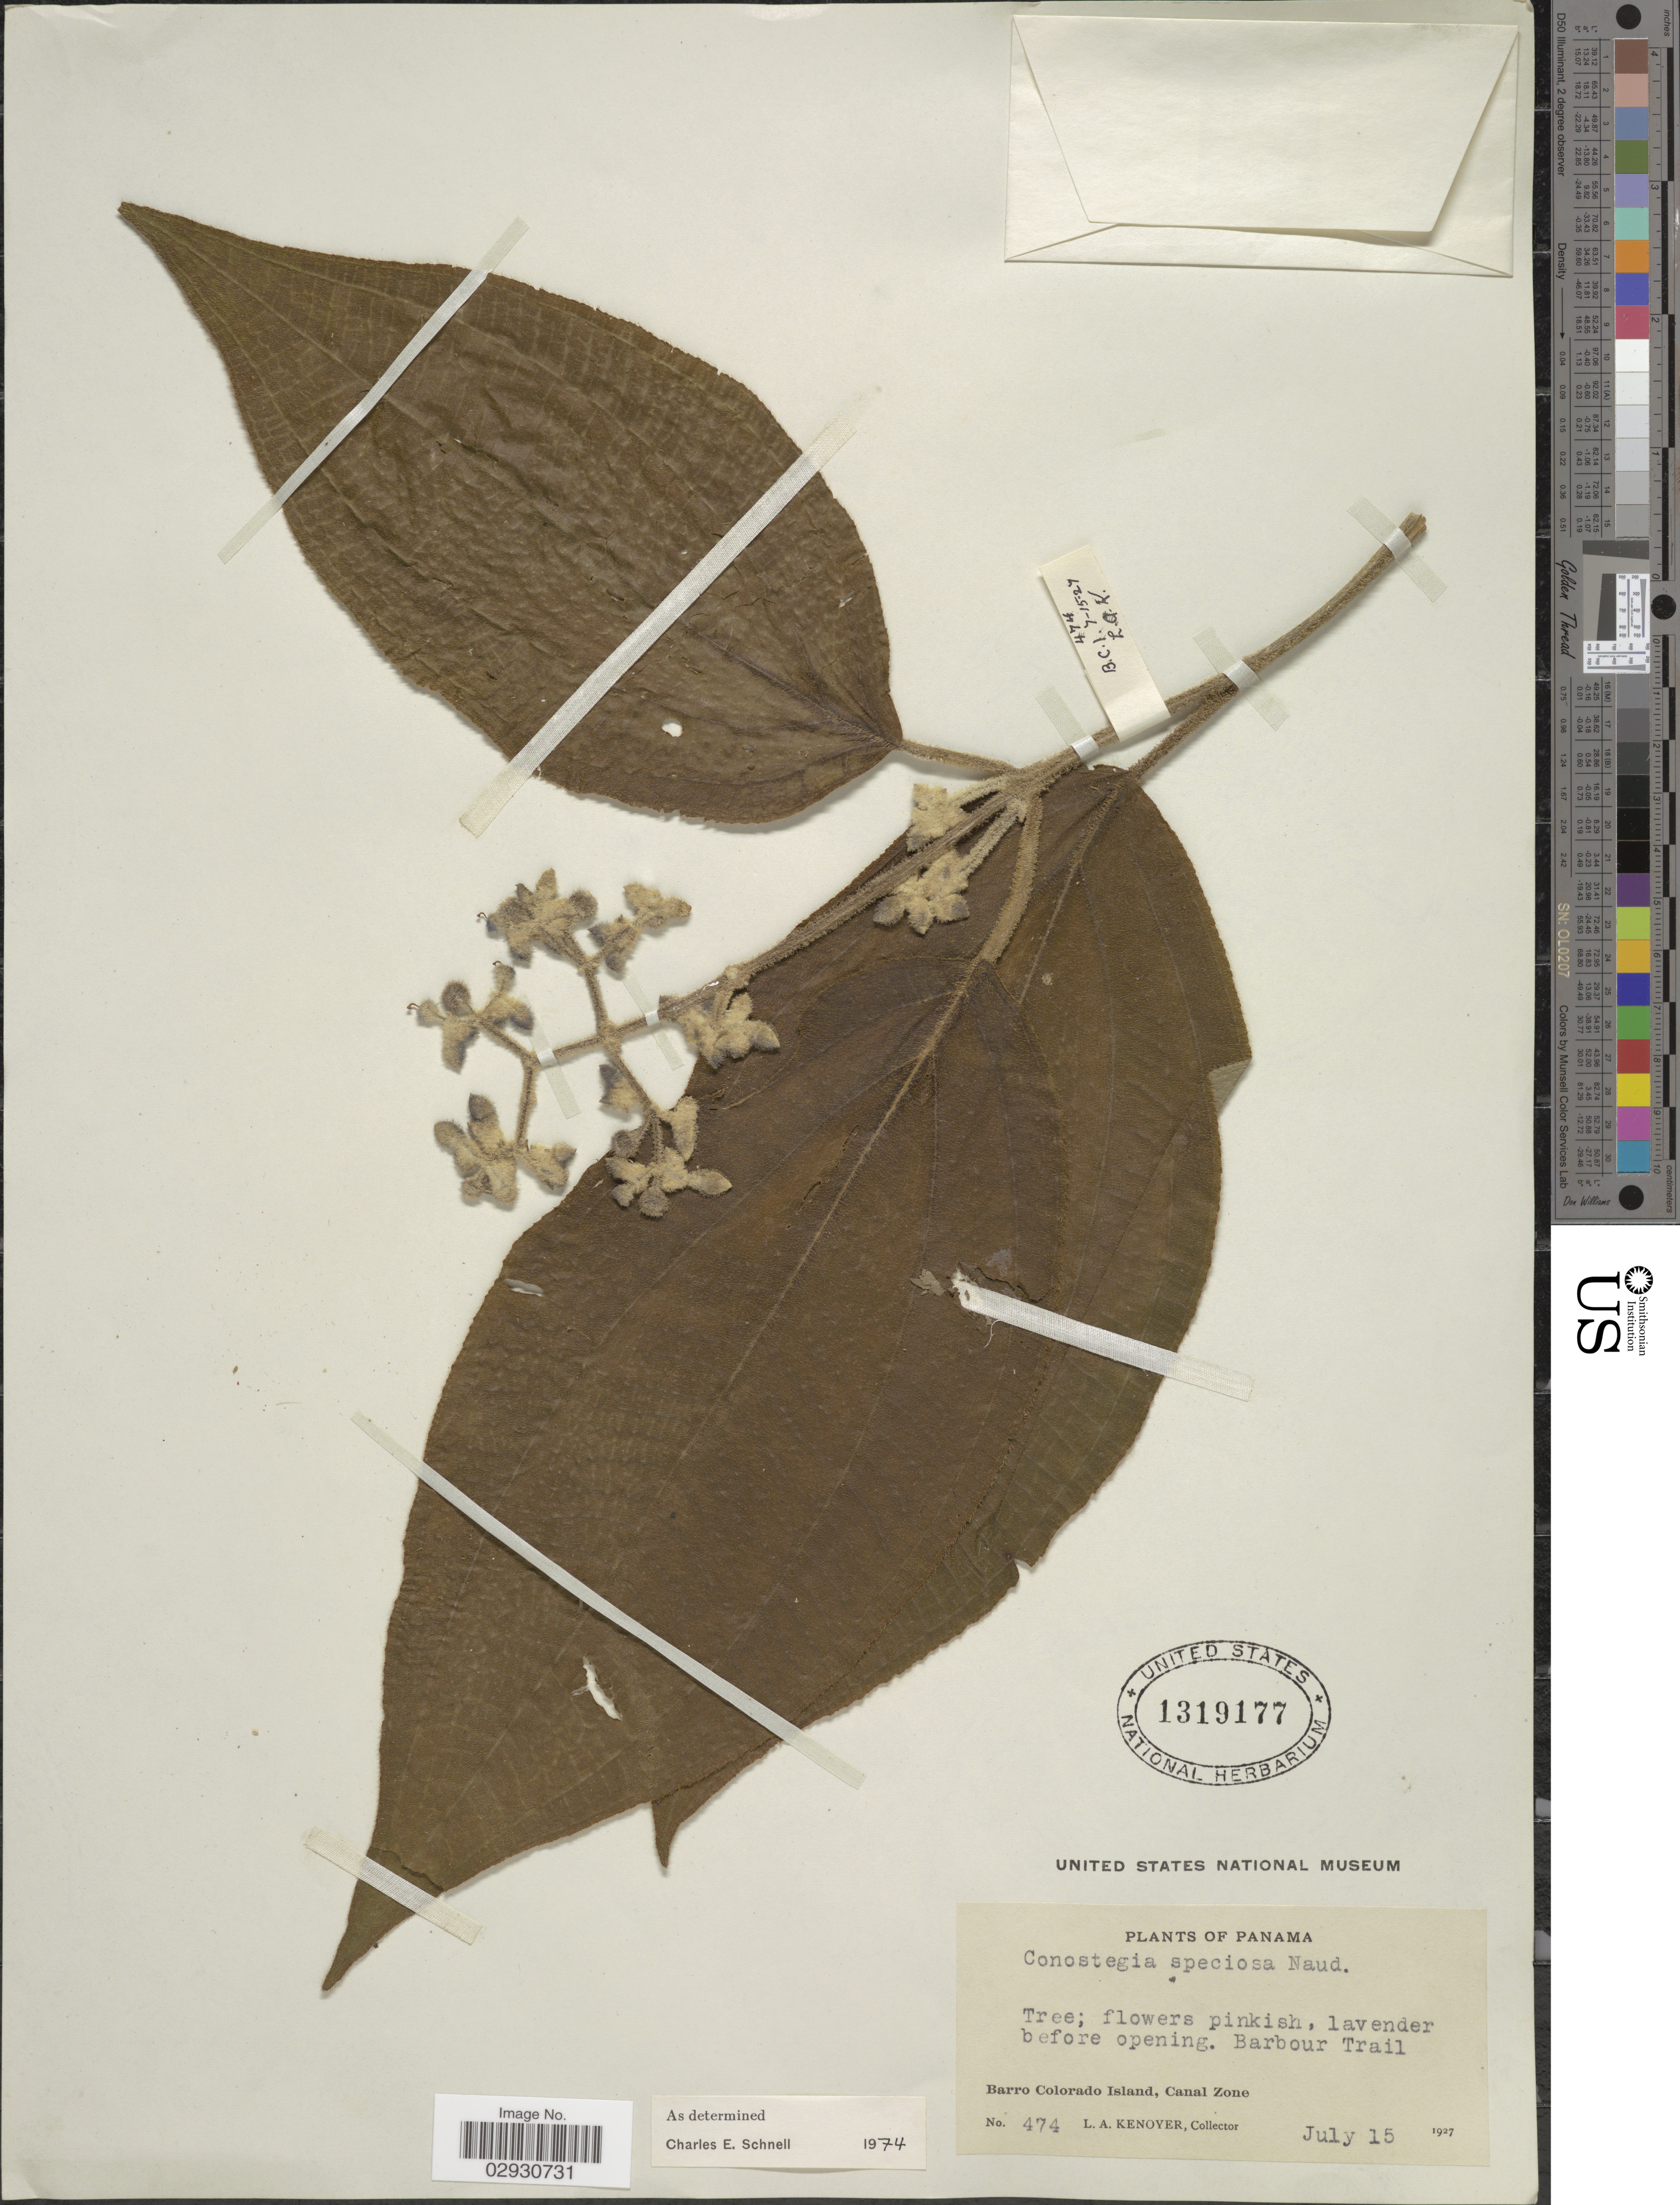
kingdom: Plantae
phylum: Tracheophyta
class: Magnoliopsida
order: Myrtales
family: Melastomataceae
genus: Conostegia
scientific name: Conostegia speciosa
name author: Naudin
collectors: L. A. Kenoyer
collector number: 474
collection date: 1927-07-15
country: Panama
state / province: Panamá Oeste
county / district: Canal Zone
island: Barro Colorado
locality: Barbour Trail. Barro Colorado Island, Canal Zone.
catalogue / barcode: US 1319177